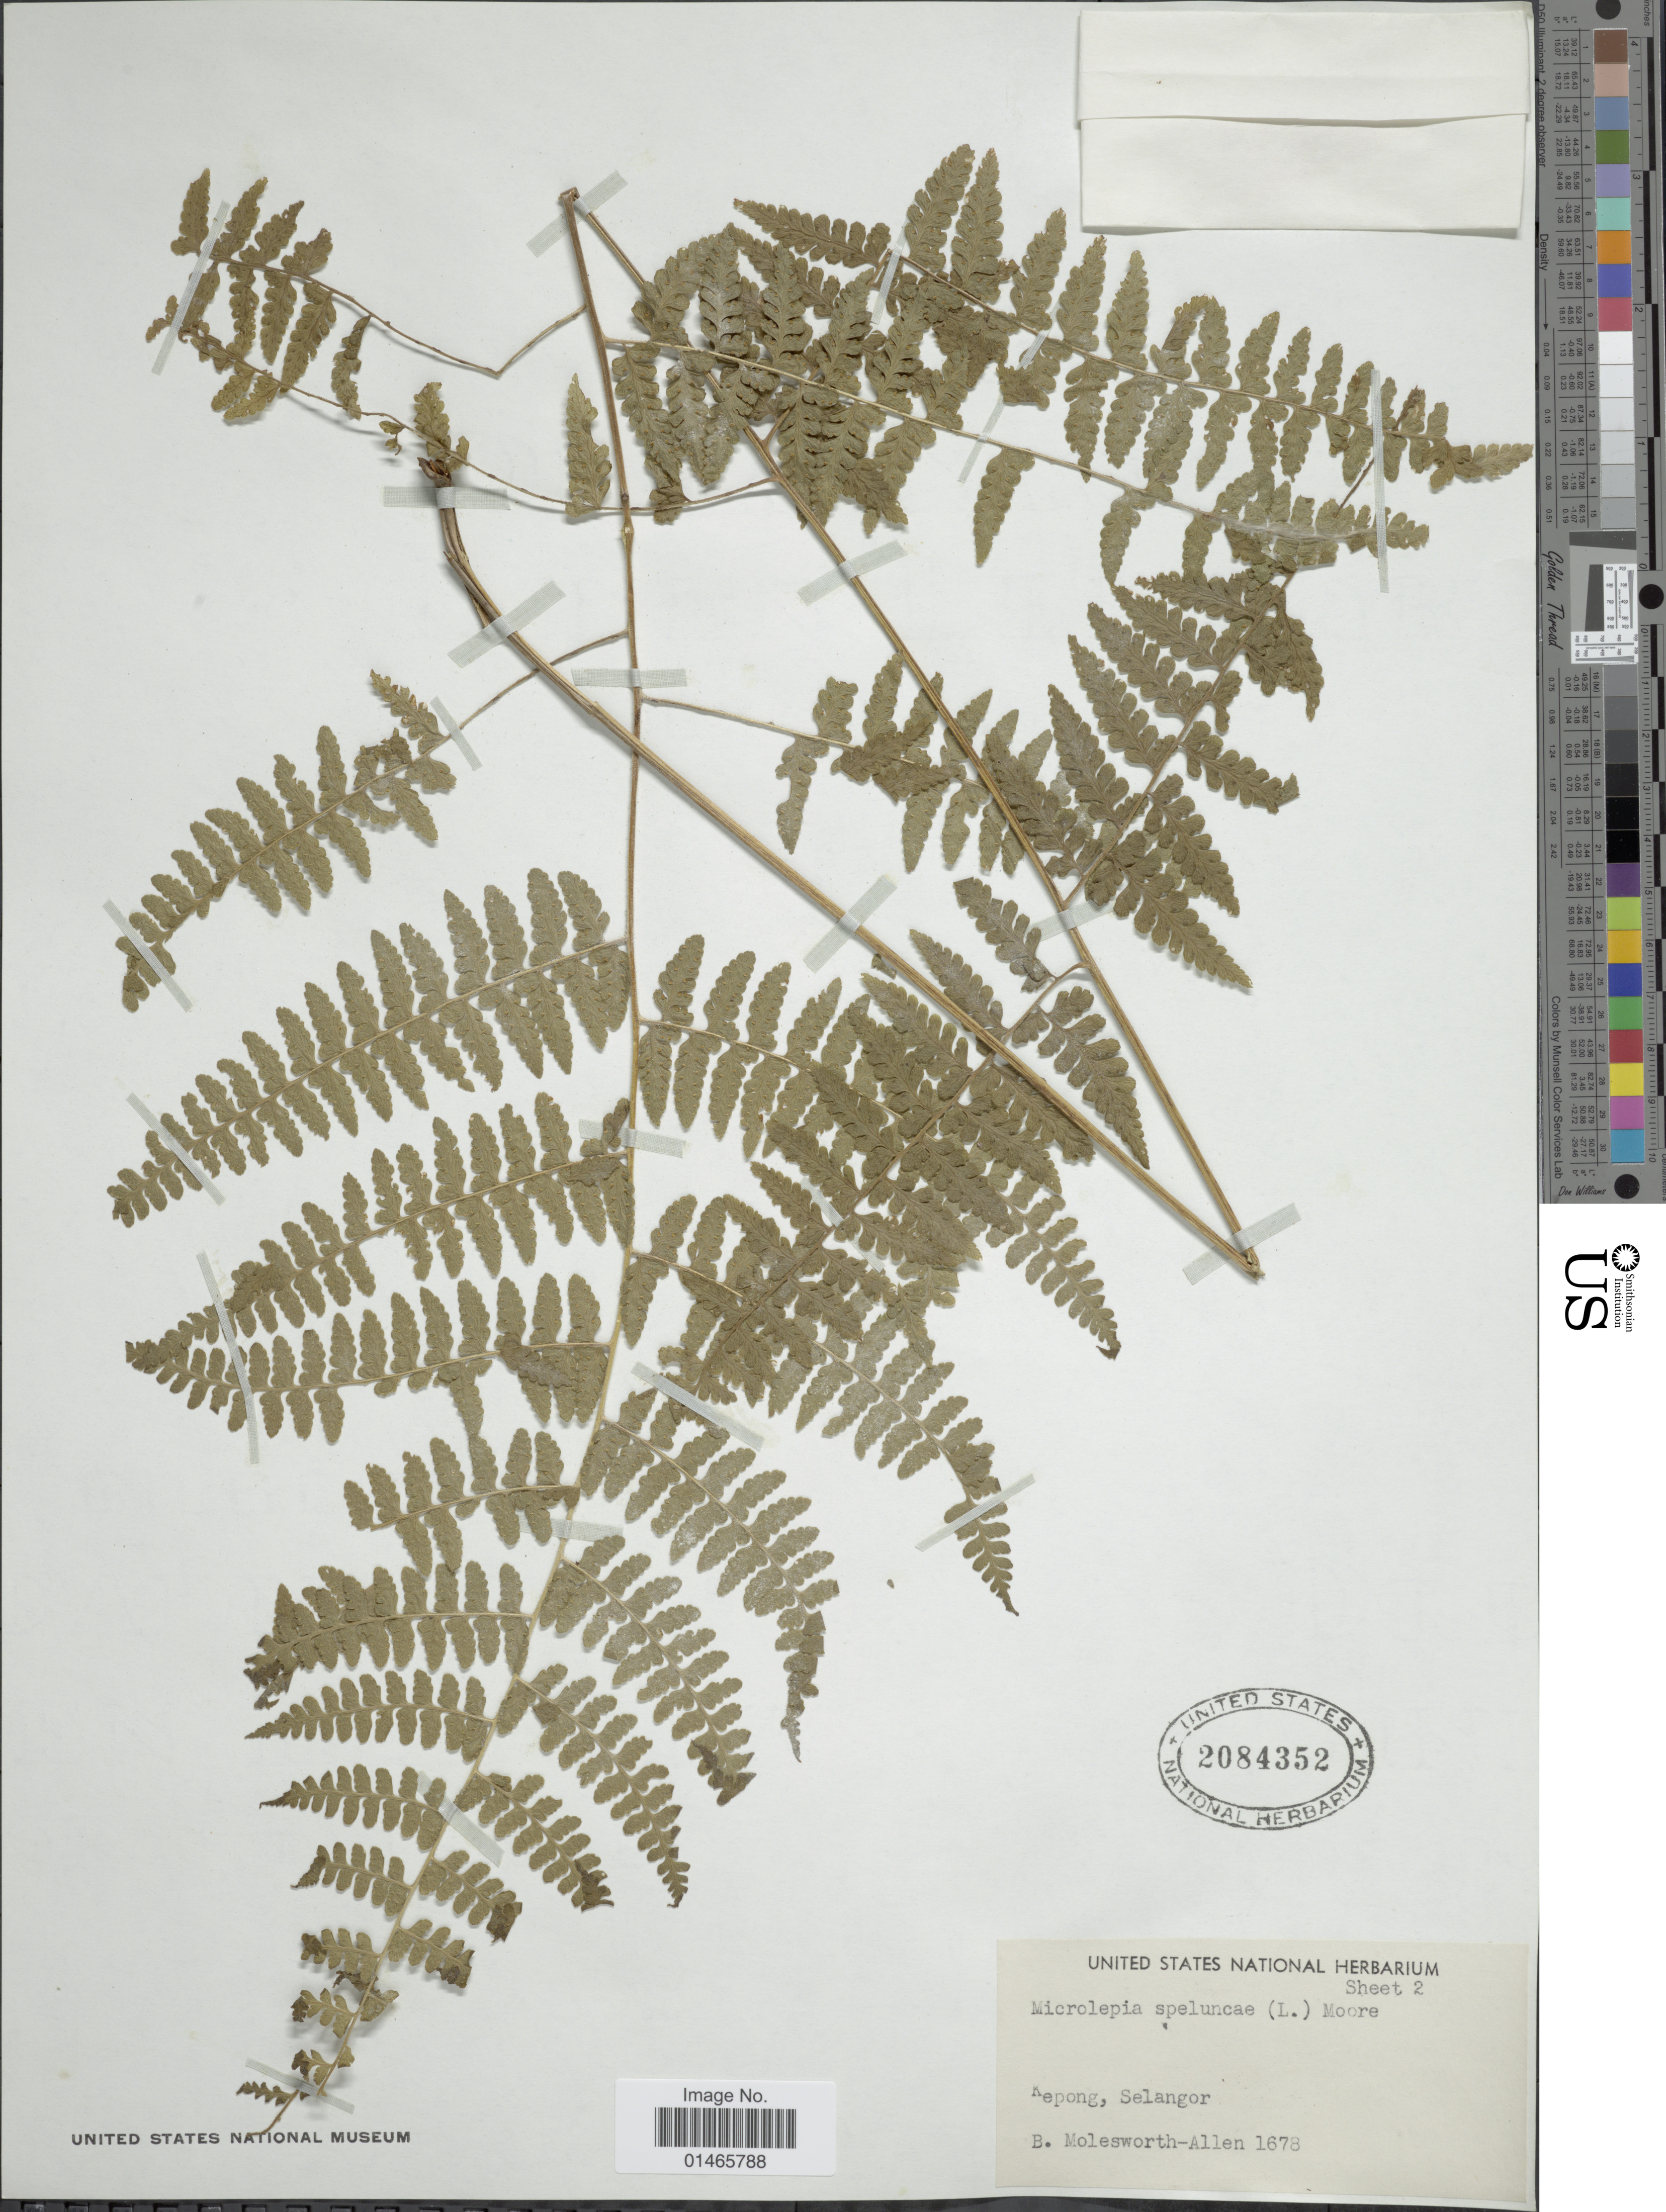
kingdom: Plantae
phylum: Tracheophyta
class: Polypodiopsida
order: Polypodiales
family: Dennstaedtiaceae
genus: Microlepia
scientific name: Microlepia speluncae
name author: (L.) T. Moore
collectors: B. E. G. Molesworth-Allen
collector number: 1678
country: Malaysia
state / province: Selangor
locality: Kepong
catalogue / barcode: US 2084352